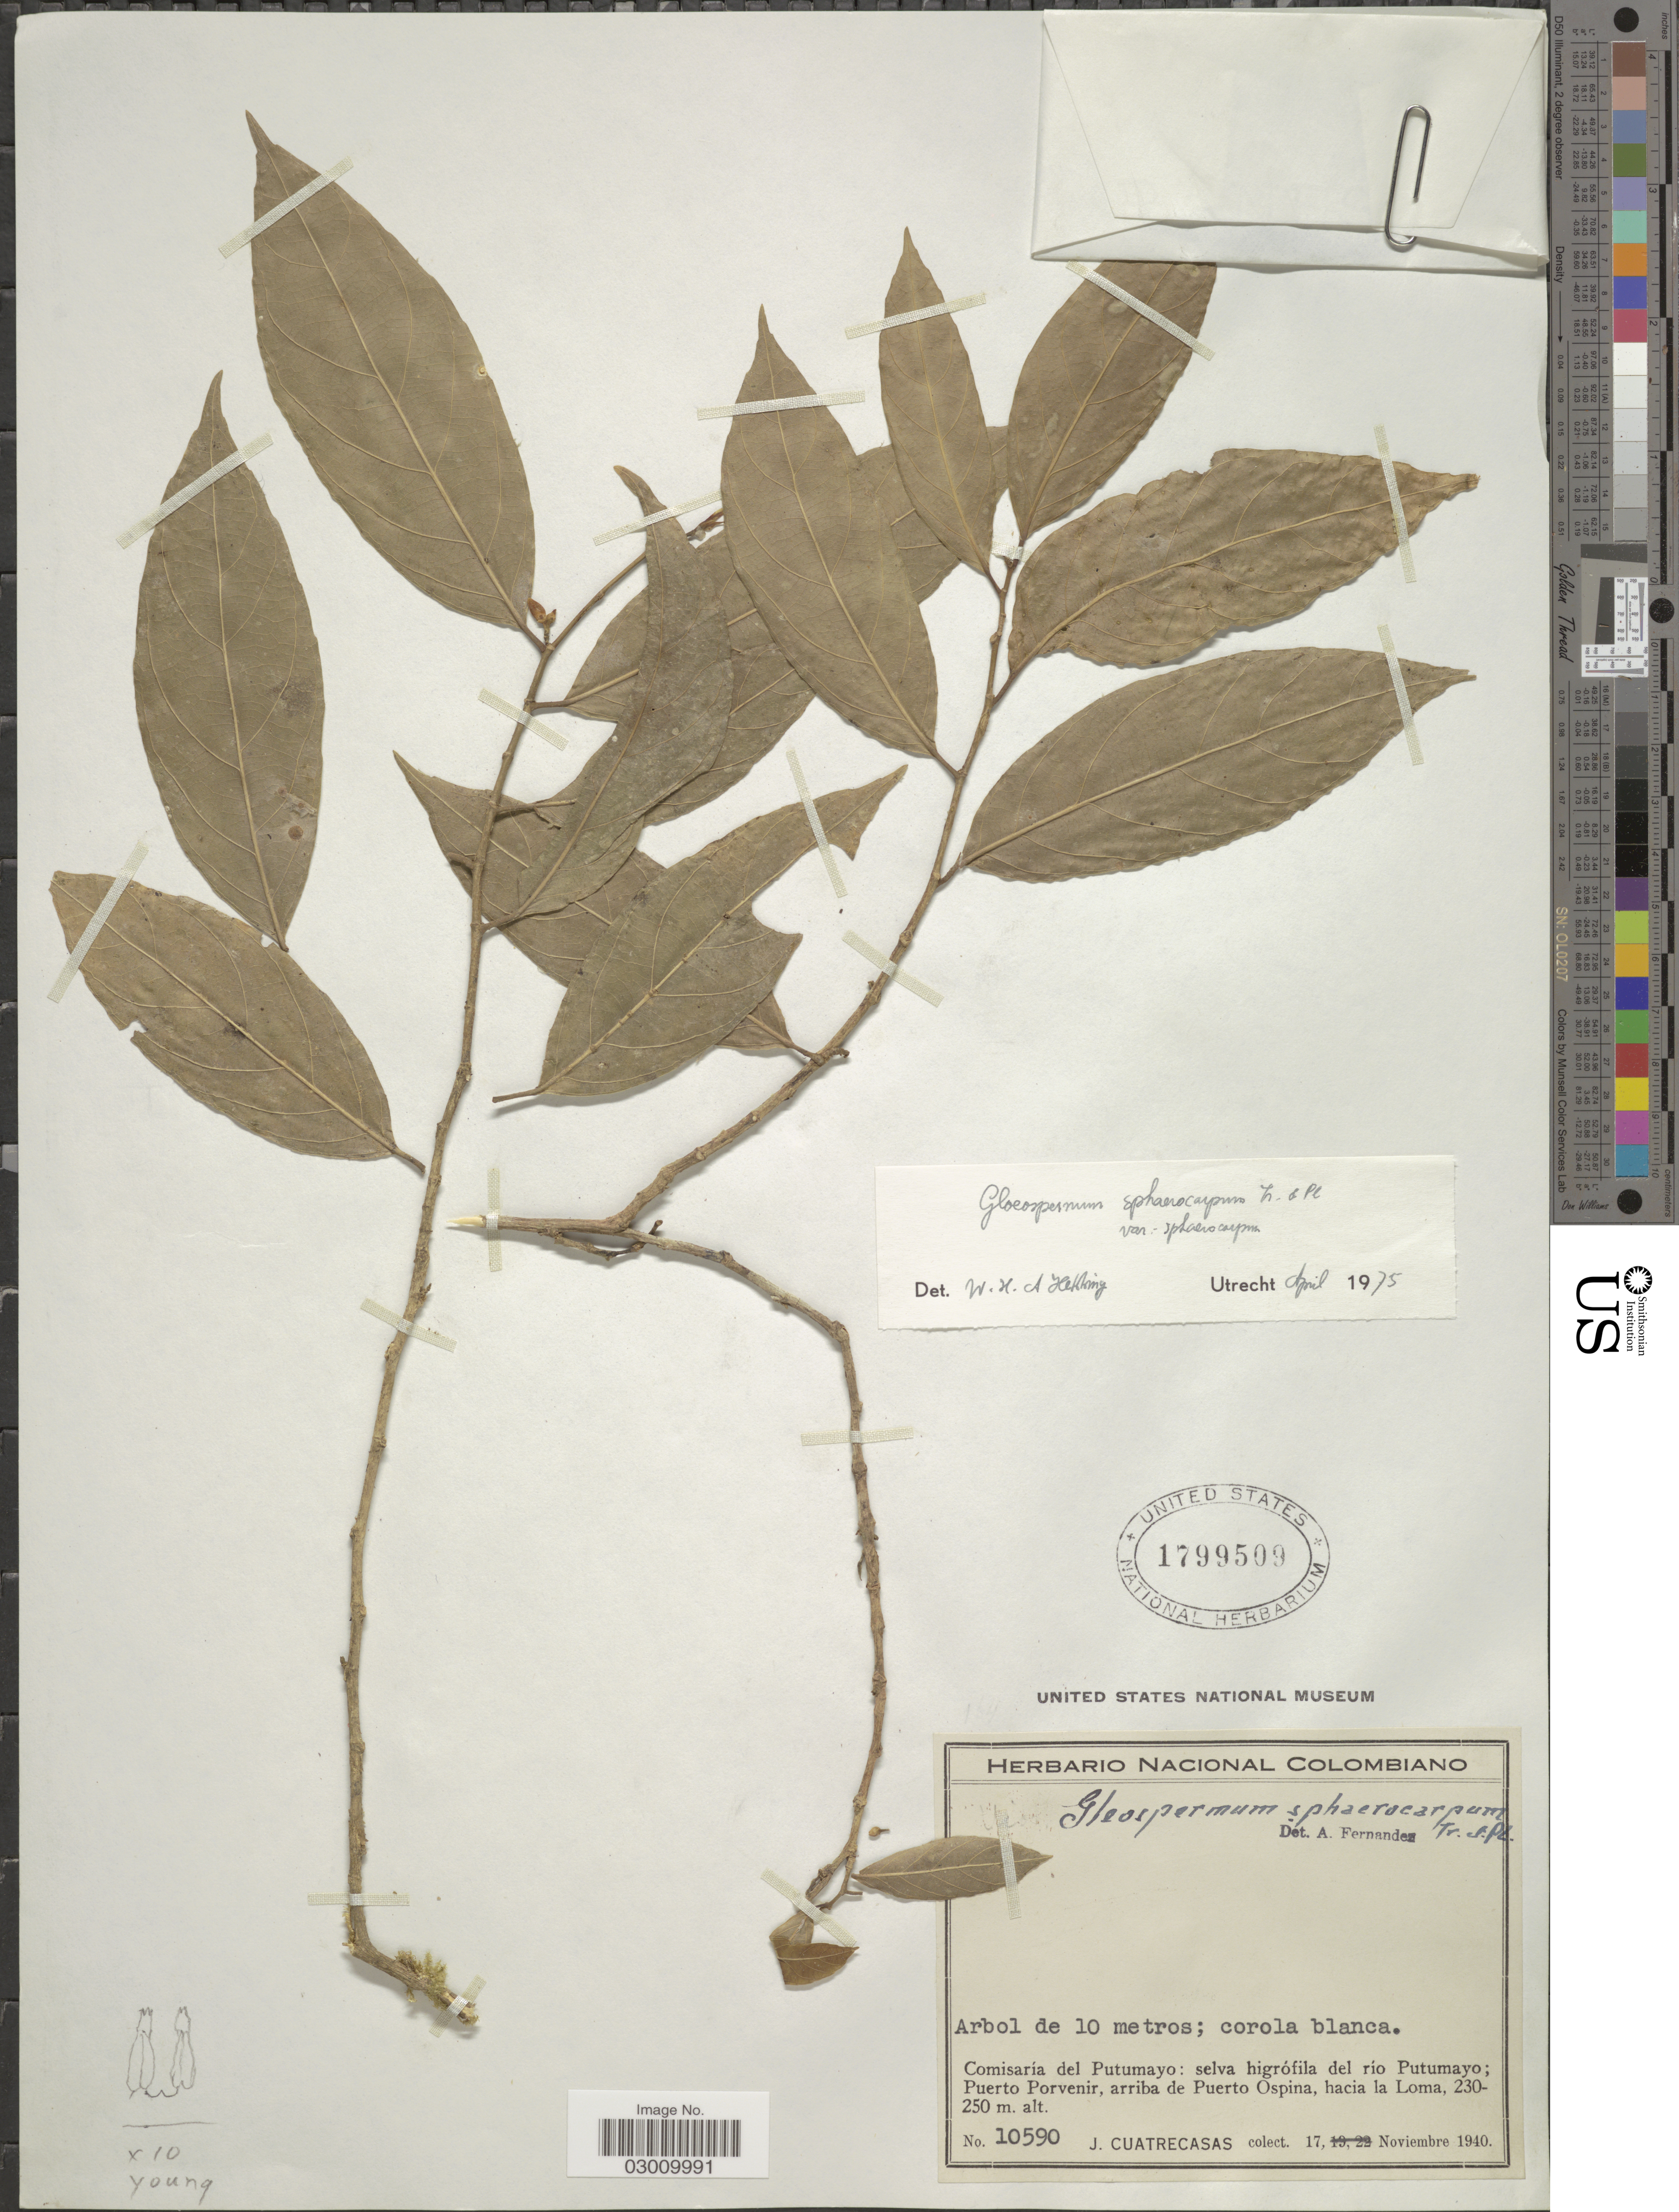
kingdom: Plantae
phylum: Tracheophyta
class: Magnoliopsida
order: Malpighiales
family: Violaceae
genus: Gloeospermum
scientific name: Gloeospermum sphaerocarpum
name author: Triana & Planch.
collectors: J. Cuatrecasas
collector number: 10590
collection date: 1940-11-17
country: Colombia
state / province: Putumayo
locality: Comisaría del Putumayo: selva higrófila del río Putumayo: Puerto Porvenir, arriba de Puerto Ospina, hacia la Loma.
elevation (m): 230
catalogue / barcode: US 1799509